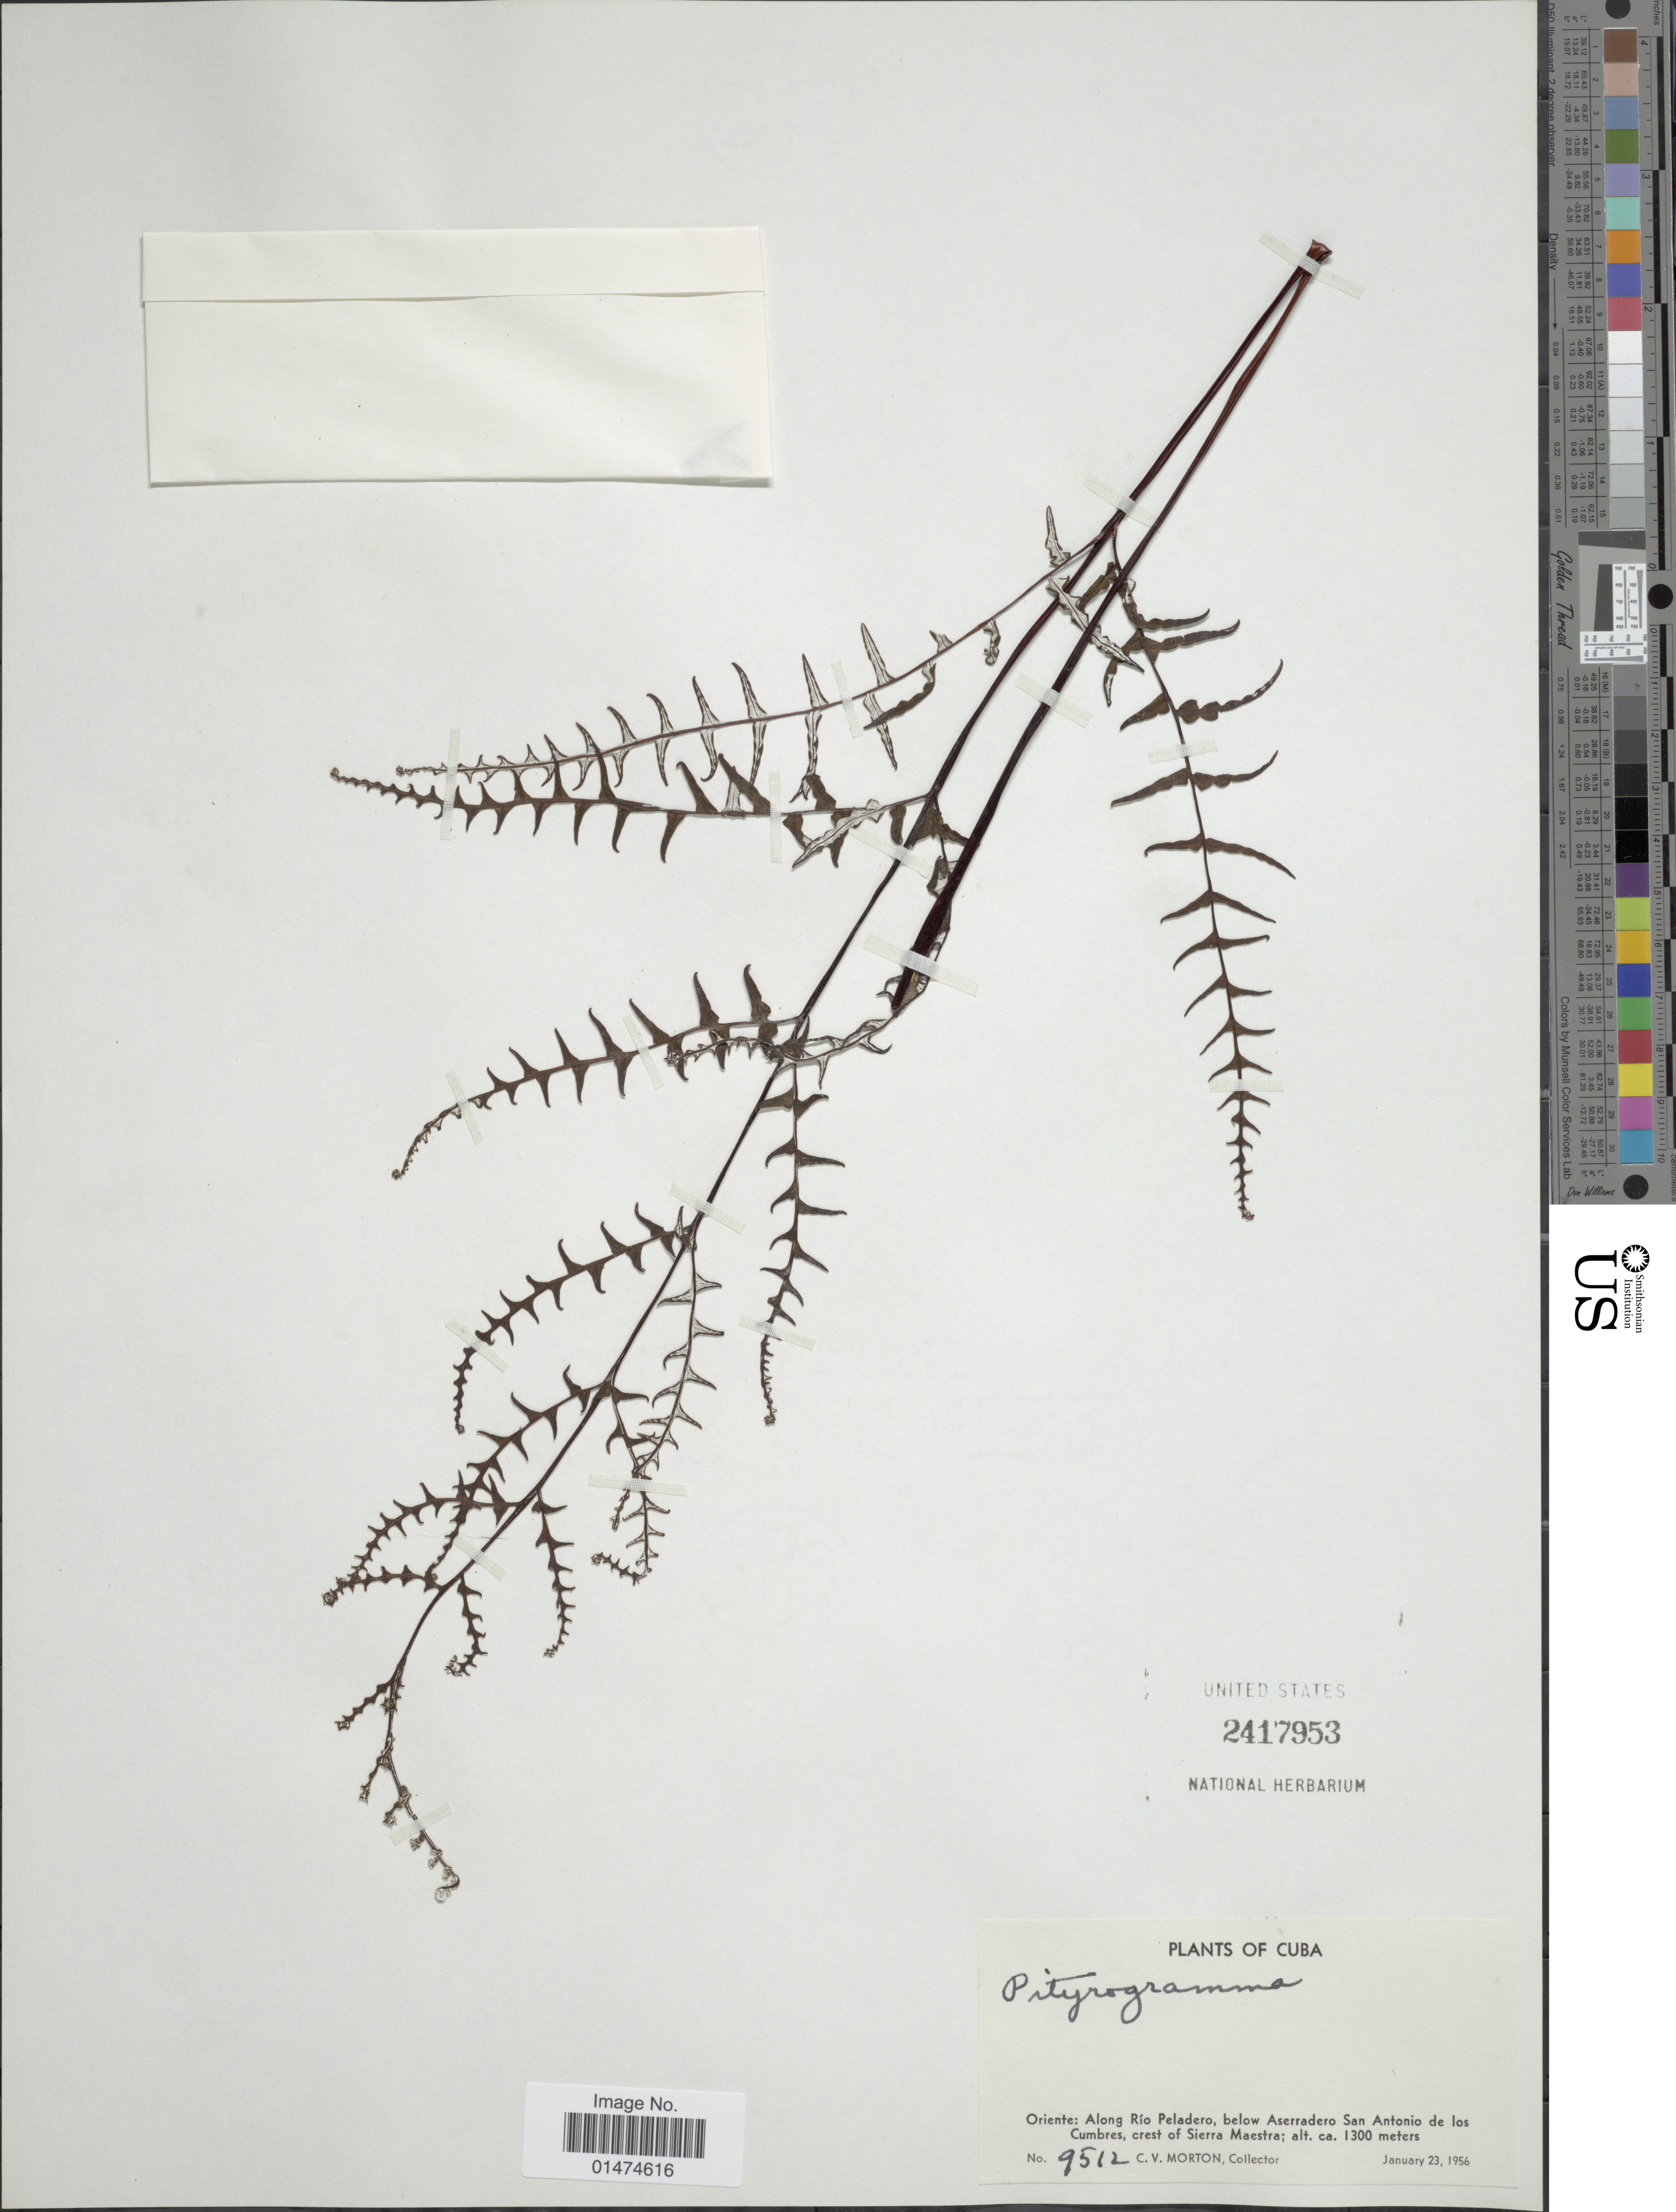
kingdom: Plantae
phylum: Tracheophyta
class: Polypodiopsida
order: Polypodiales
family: Pteridaceae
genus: Pityrogramma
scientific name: Pityrogramma sp.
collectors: C. V. Morton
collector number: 9512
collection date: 1956-01-23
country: Cuba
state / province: Oriente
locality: Along Rio Peladero, below Aserradero San Antonio de los Cumbres, crest of Sierra Maestra.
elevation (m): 1300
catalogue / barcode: US 2417953